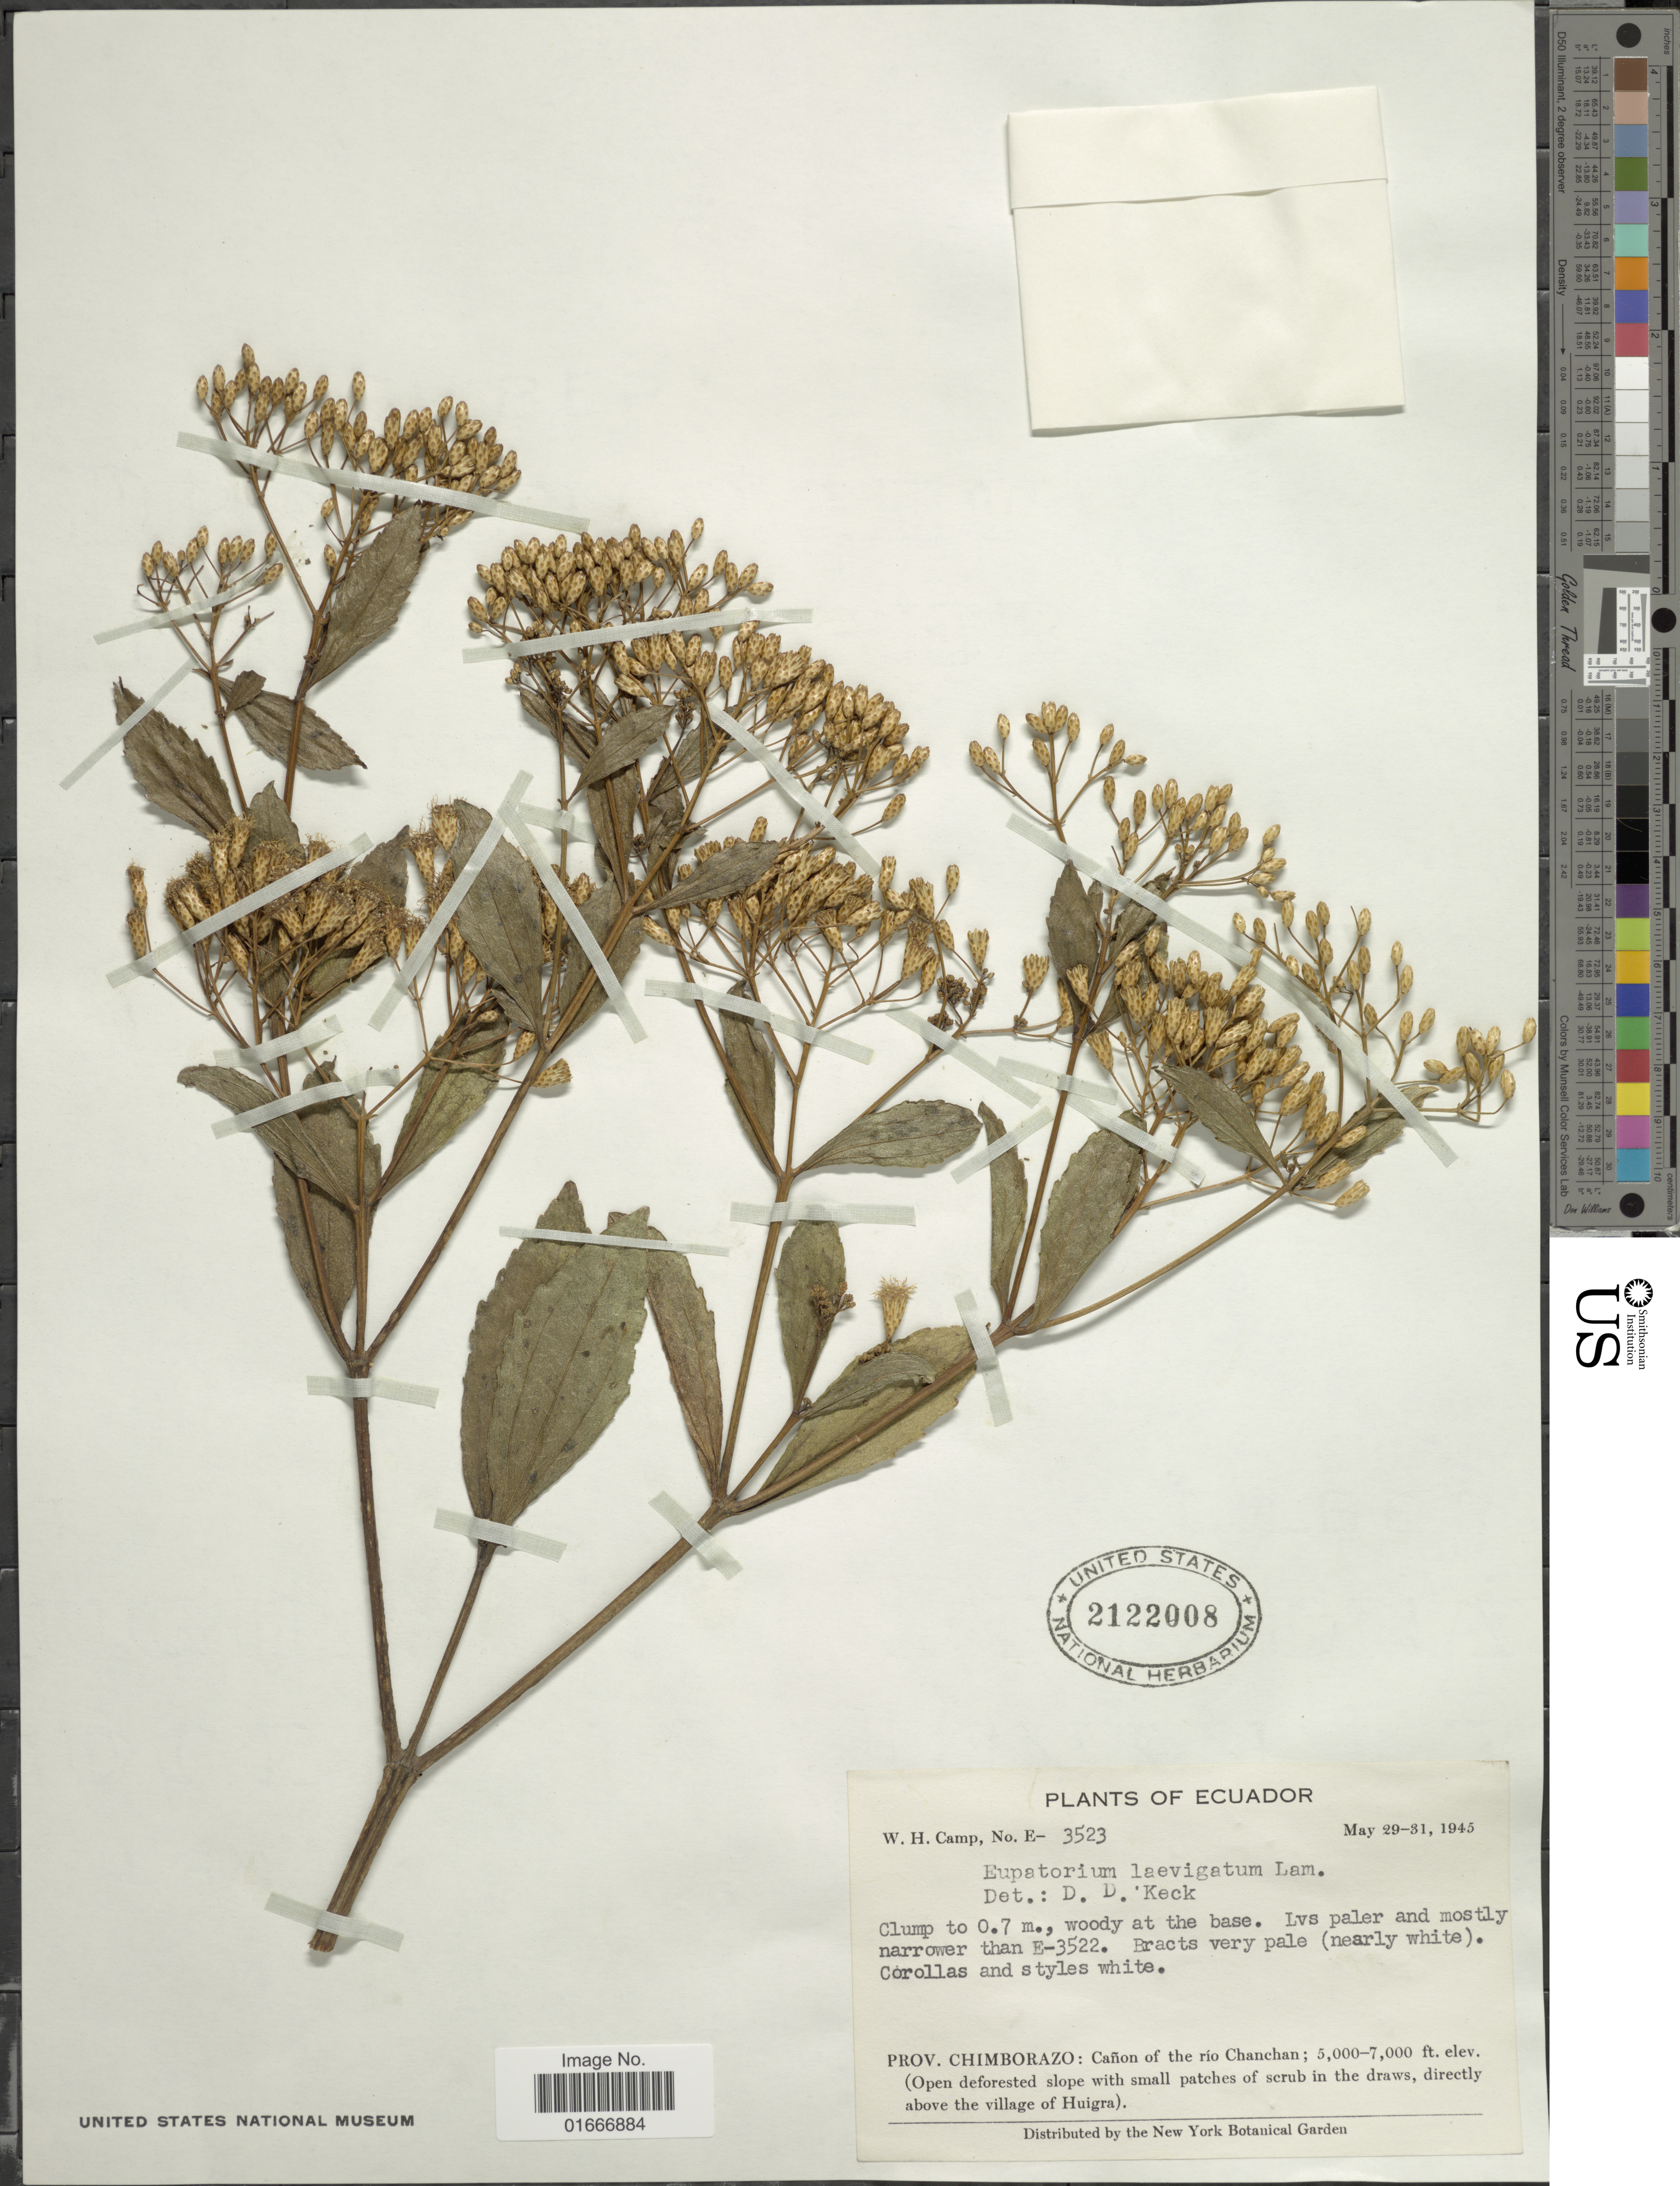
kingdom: Plantae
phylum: Tracheophyta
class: Magnoliopsida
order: Asterales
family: Asteraceae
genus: Chromolaena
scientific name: Chromolaena laevigata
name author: (Lam.) R.M. King & H. Rob.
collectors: W. H. Camp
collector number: E-3523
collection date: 1945-05-29/1945-05-31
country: Ecuador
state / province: Chimborazo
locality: Ecuador. Prov. Chimborazo: Cañon of the rio Chanchan. open deforested slope with small patches of scrub in the draws, directly above the village of Huigra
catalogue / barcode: US 2122008